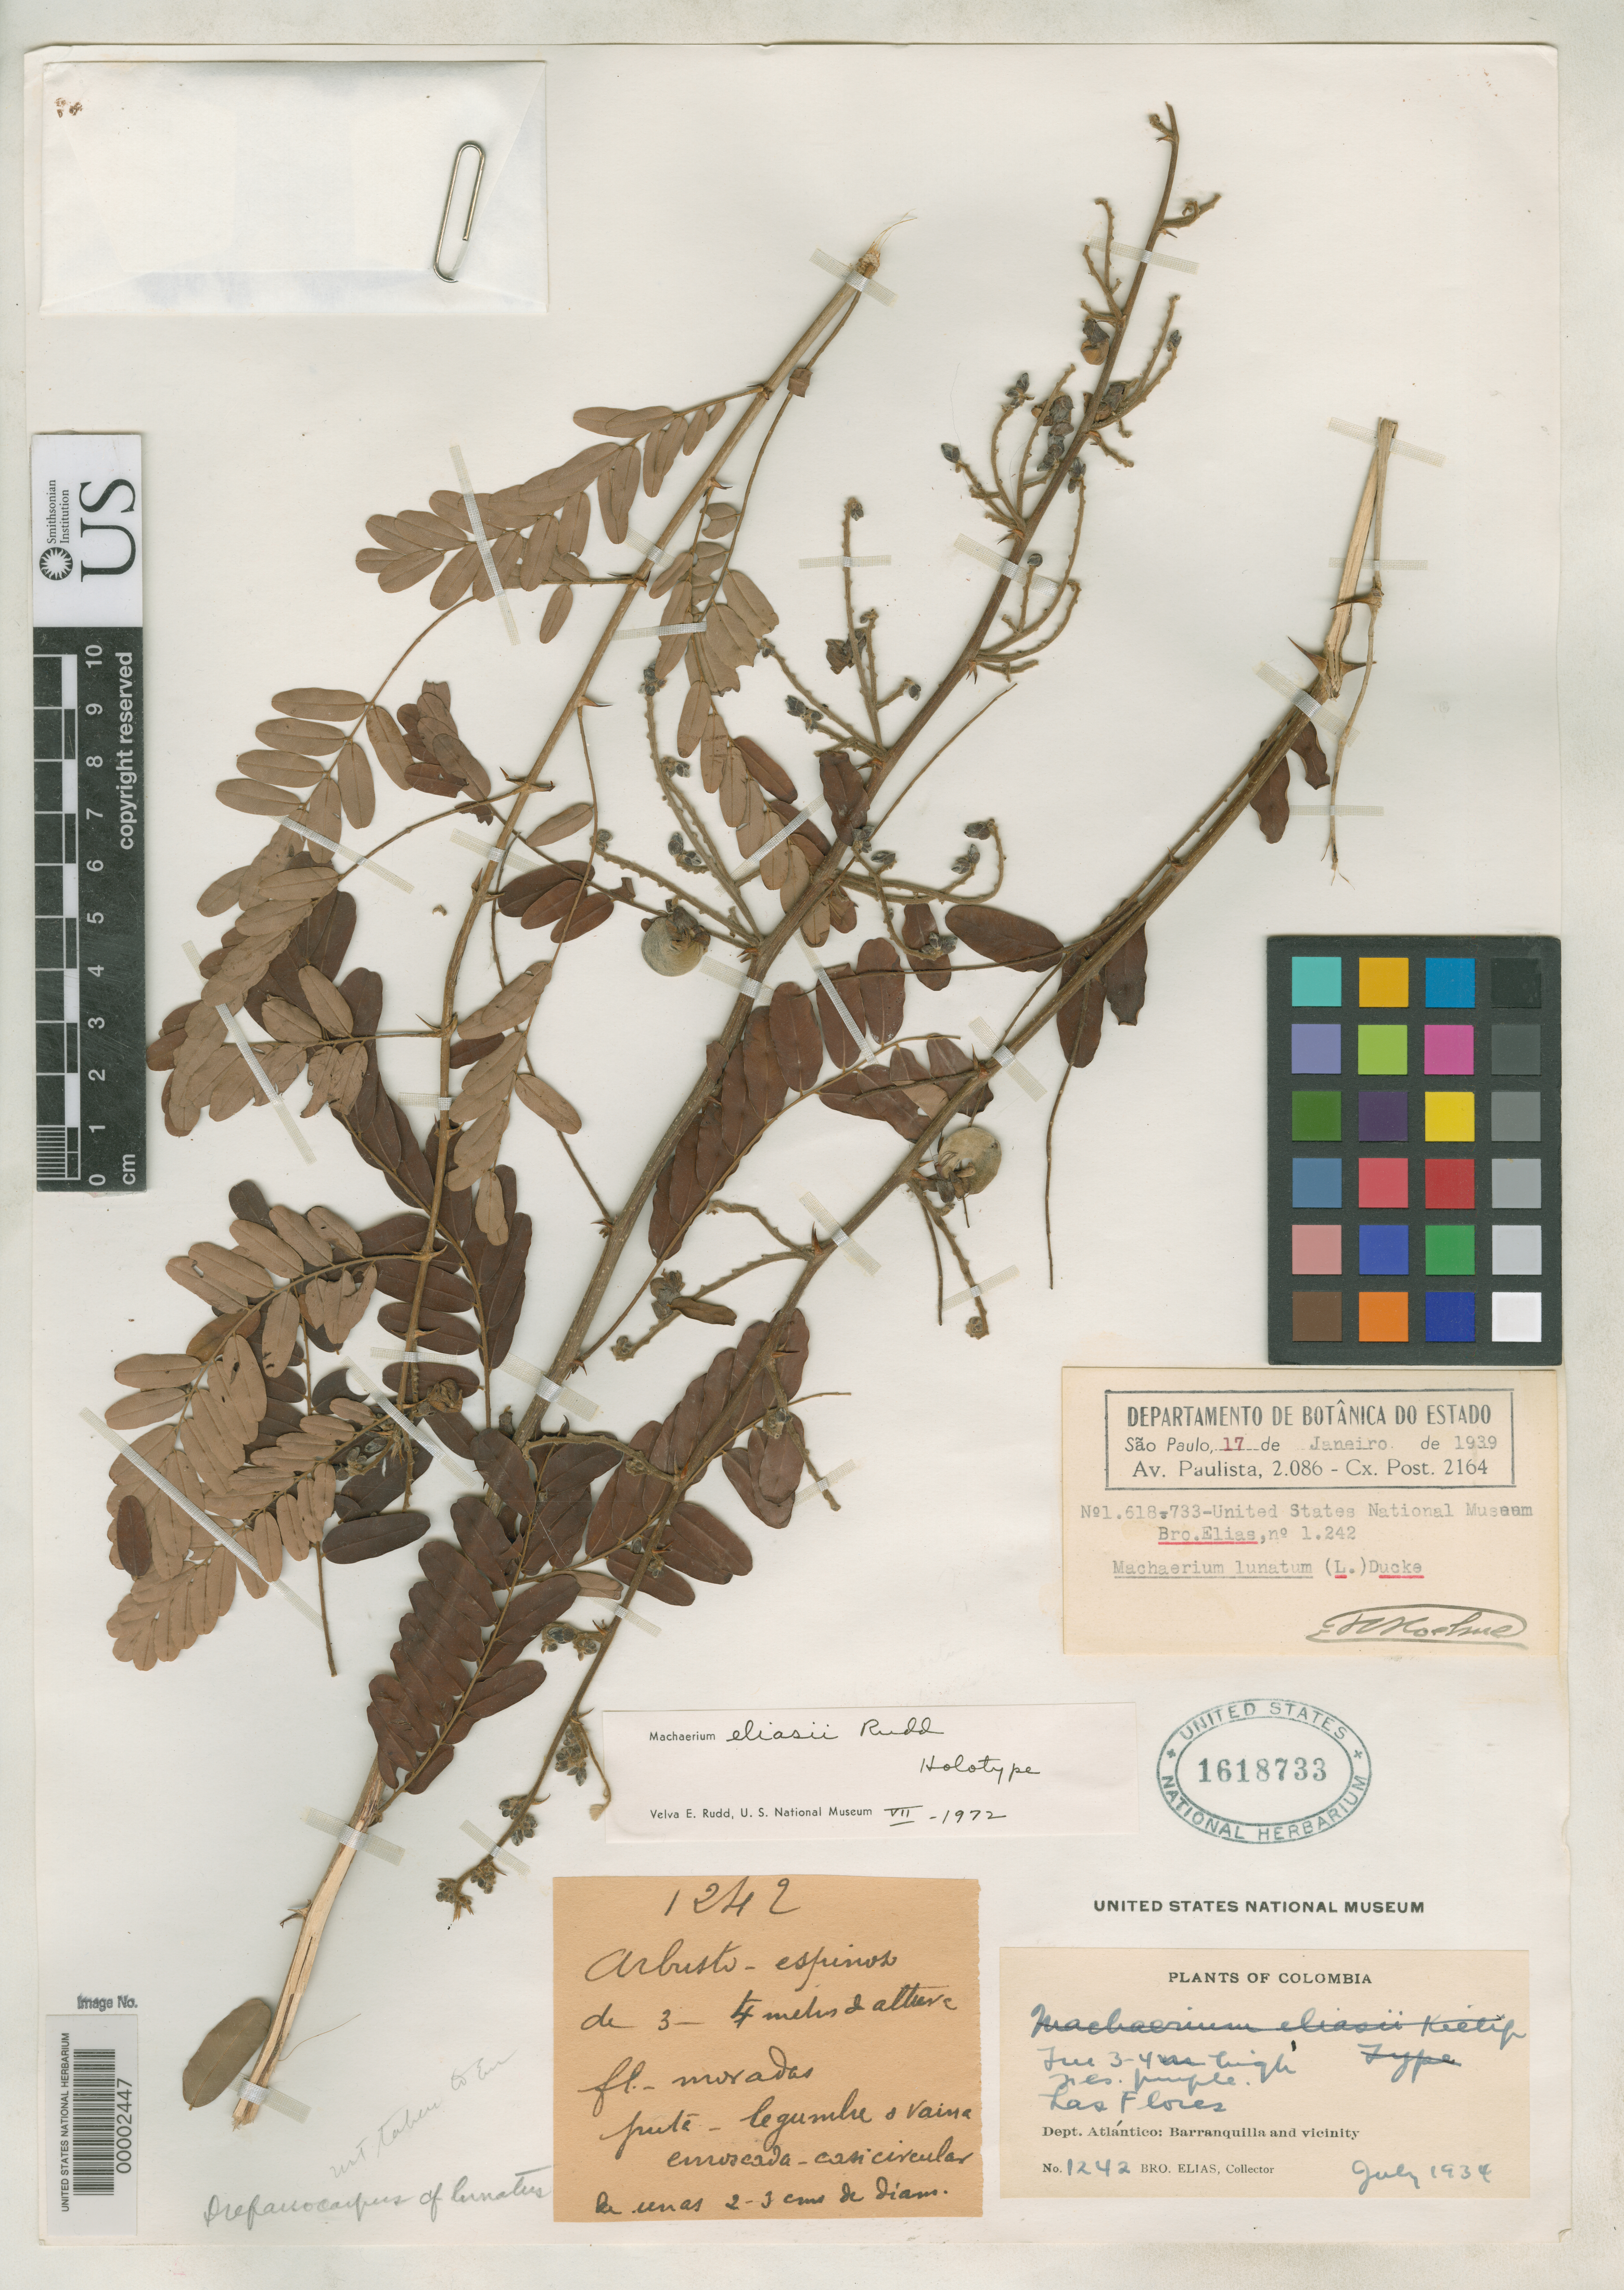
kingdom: Plantae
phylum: Tracheophyta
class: Magnoliopsida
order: Fabales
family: Fabaceae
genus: Machaerium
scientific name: Machaerium eliasii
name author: Rudd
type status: Holotype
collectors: Bro. Elias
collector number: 1242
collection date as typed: Jul 1934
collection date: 1934-07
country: Colombia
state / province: Atlántico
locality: Barranquilla and vicinity.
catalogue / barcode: US 1618733